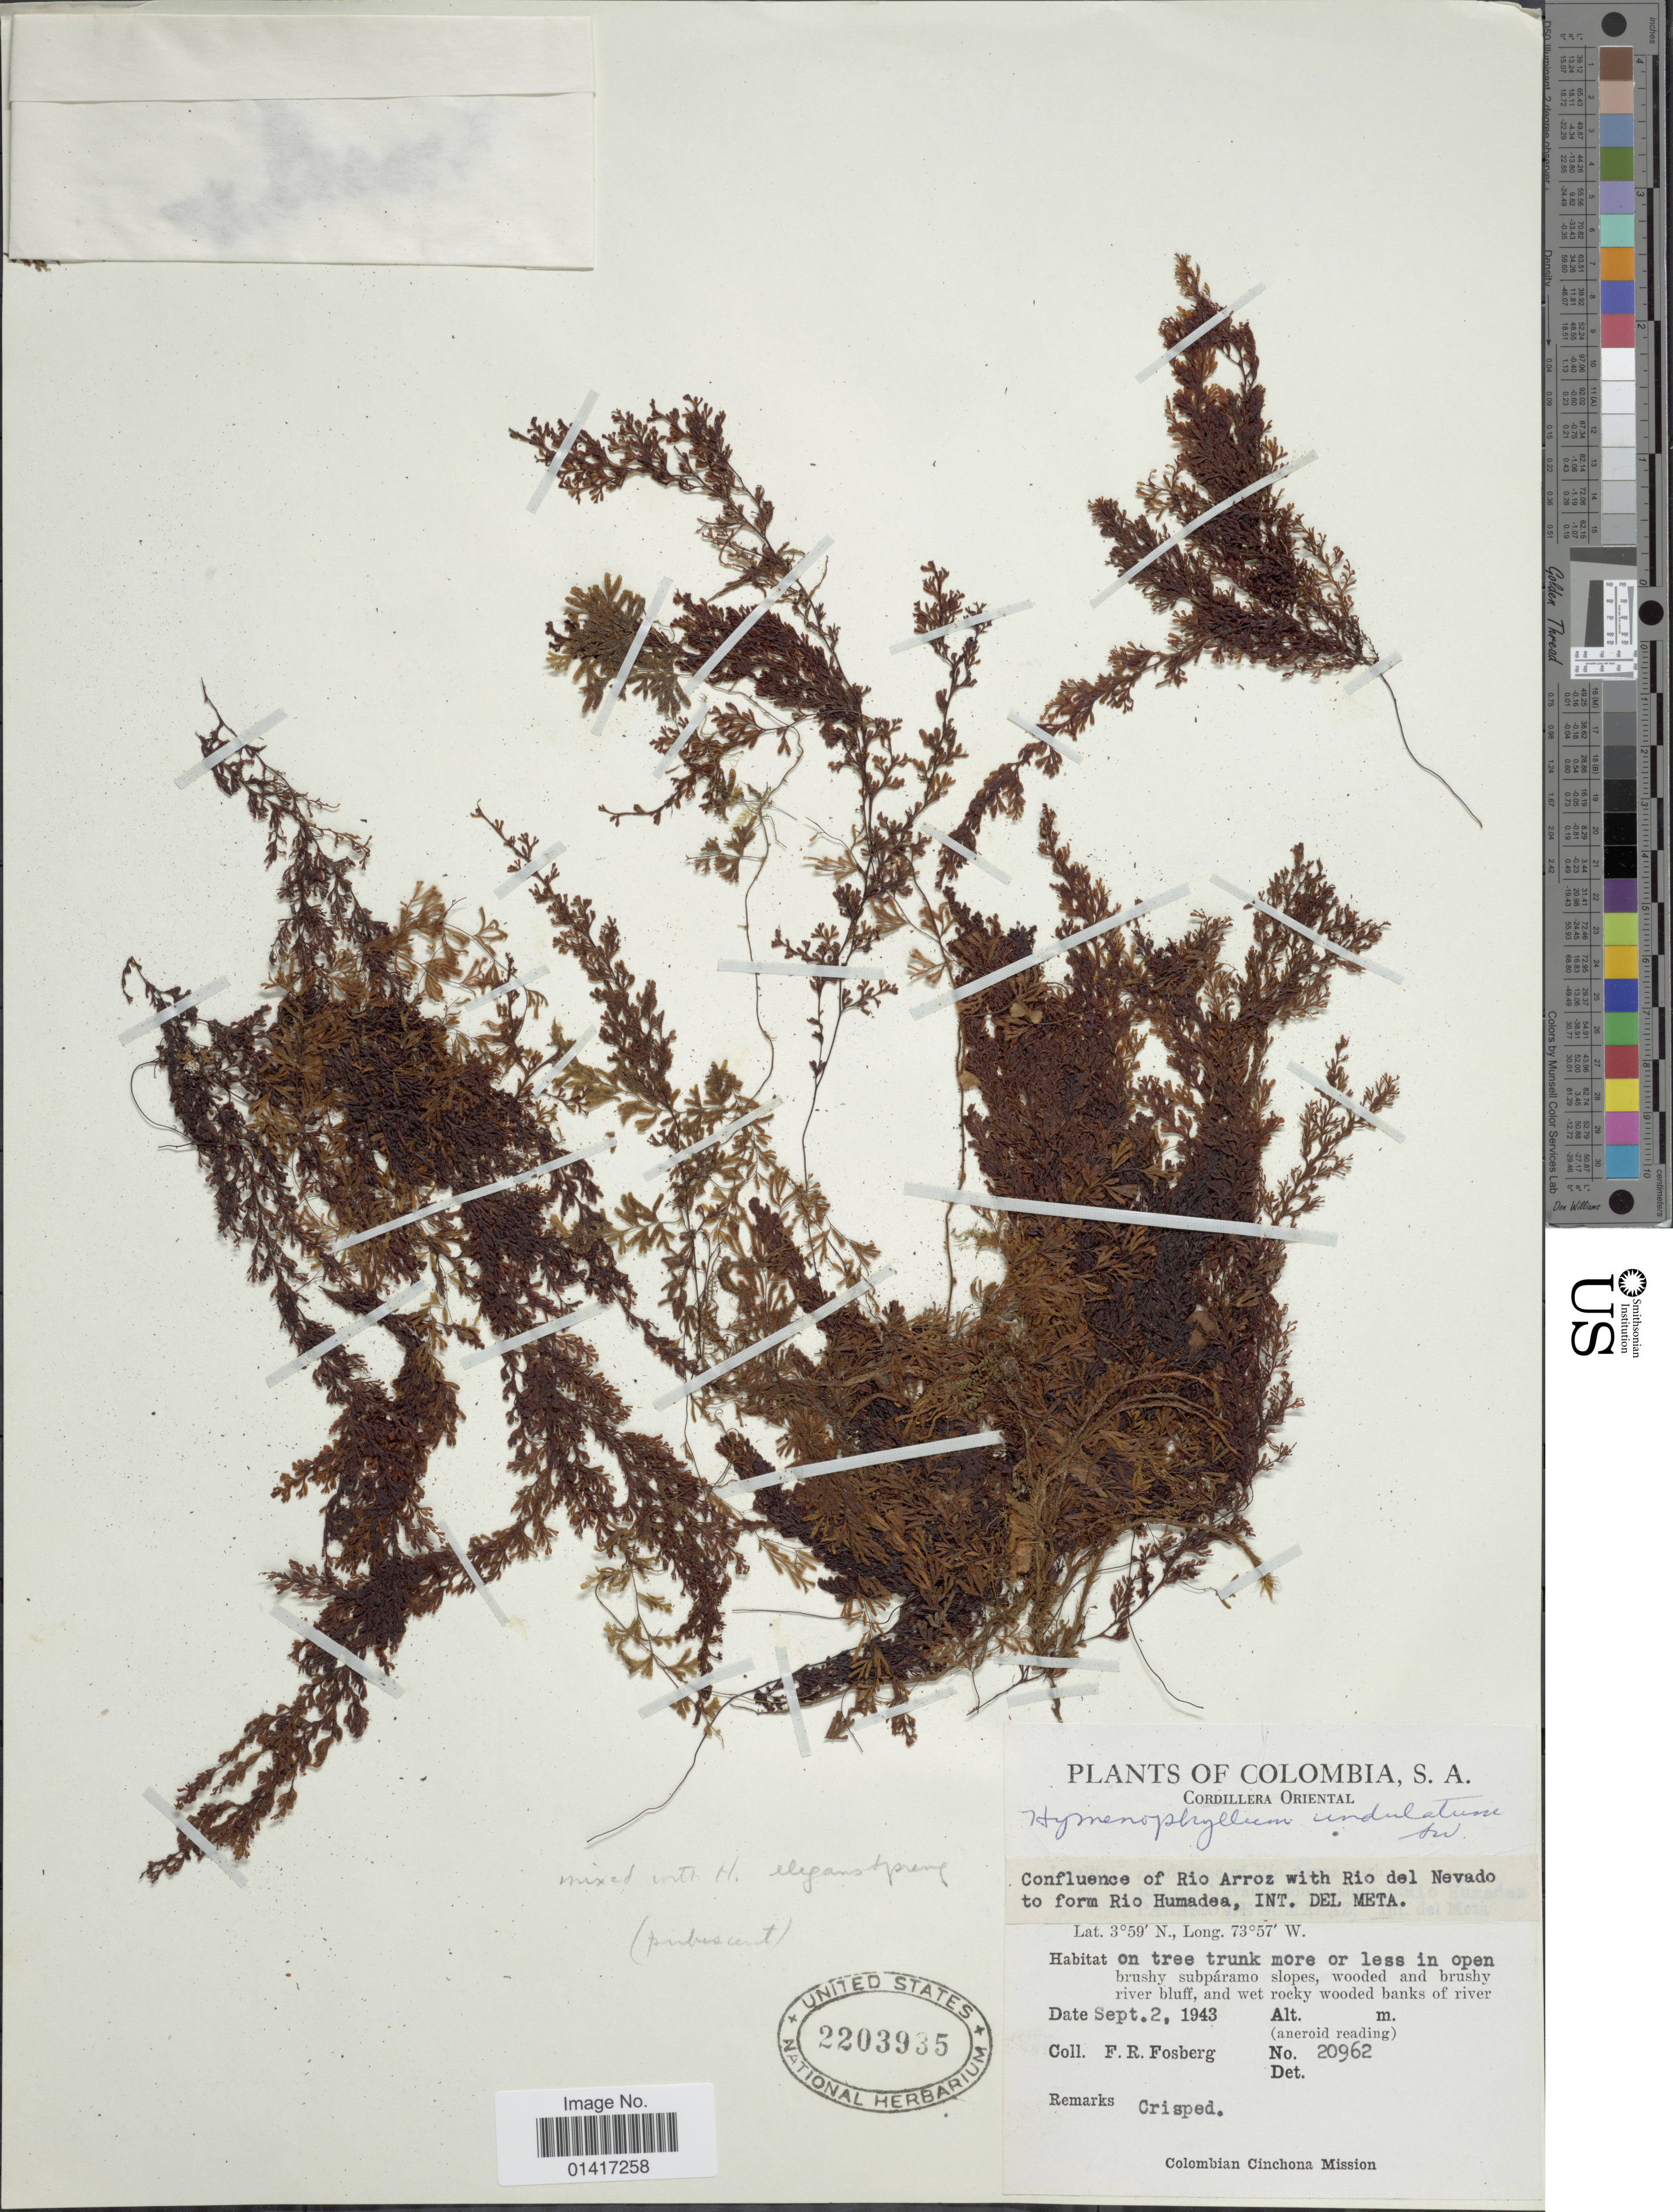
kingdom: Plantae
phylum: Tracheophyta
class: Polypodiopsida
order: Hymenophyllales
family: Hymenophyllaceae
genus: Hymenophyllum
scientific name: Hymenophyllum undulatum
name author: (Sw.) Sw.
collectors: F. R. Fosberg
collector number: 20962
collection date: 1943-09-02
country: Colombia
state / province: Meta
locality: Cordillera Oriental. Confluence of Rio Arroz with Rio del Nevado to form Rio Humadea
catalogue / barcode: US 2203935